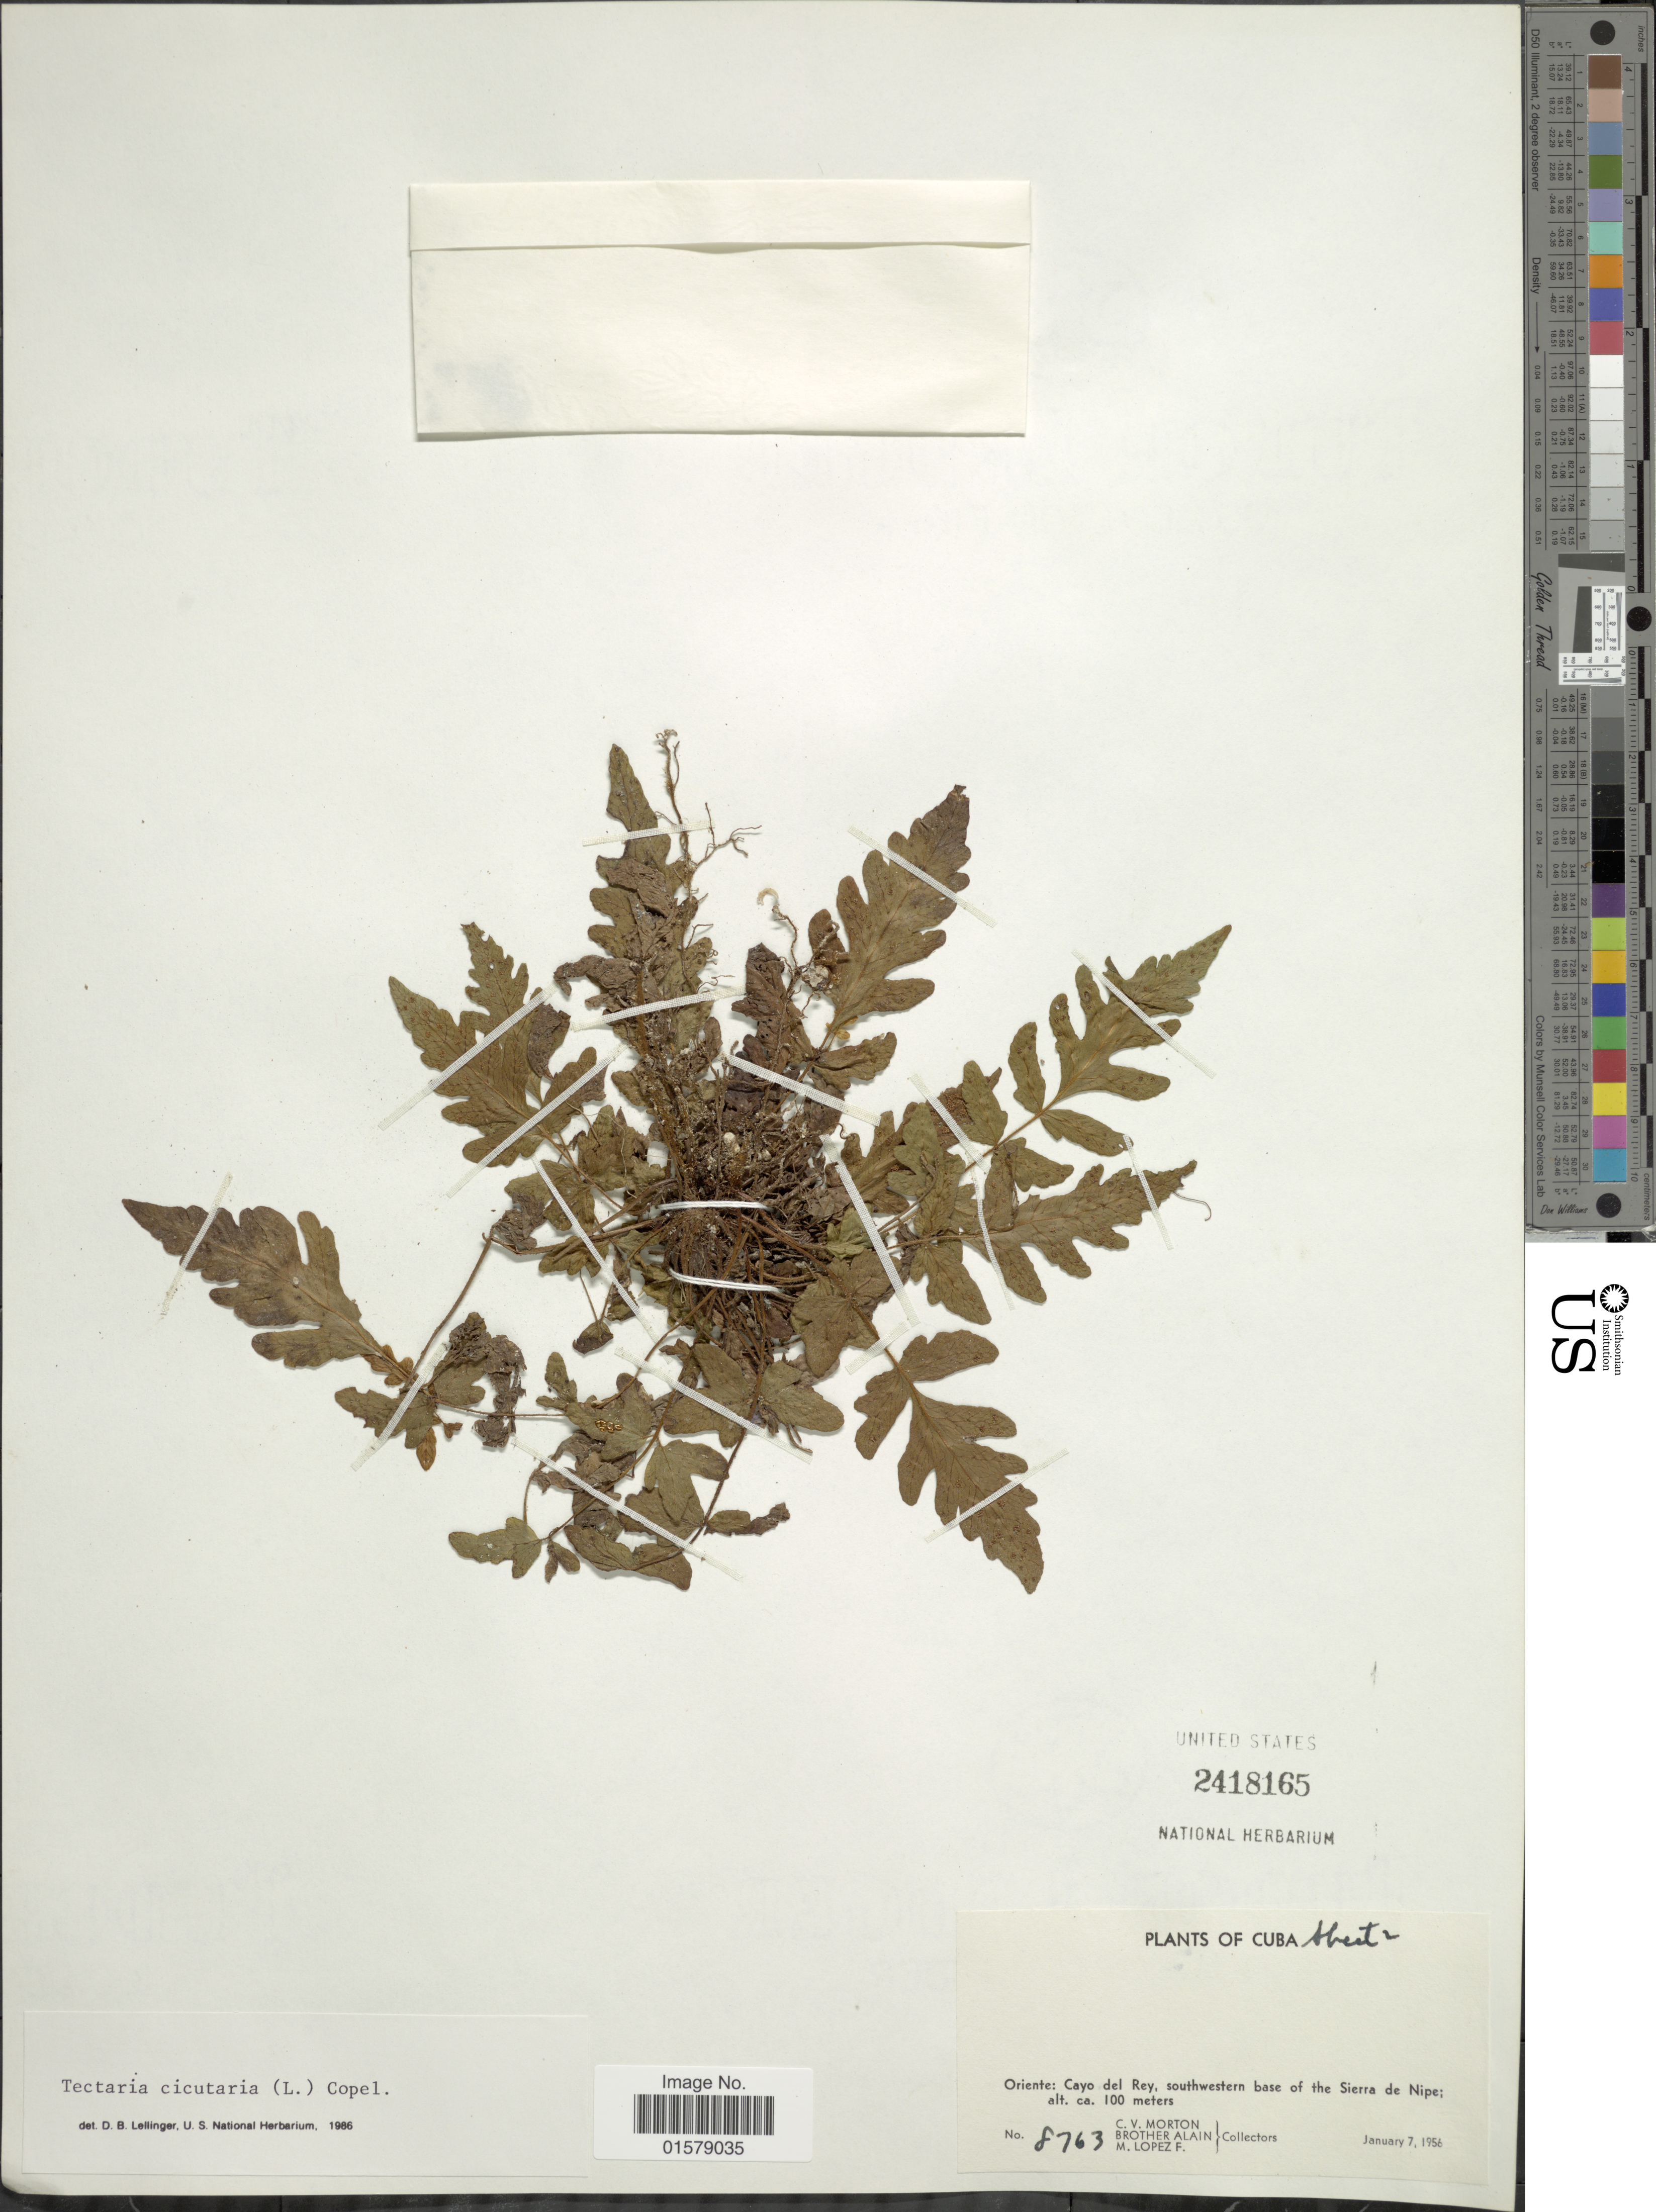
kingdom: Plantae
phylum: Tracheophyta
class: Polypodiopsida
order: Polypodiales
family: Tectariaceae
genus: Tectaria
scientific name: Tectaria cicutaria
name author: (L.) Copel.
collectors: C. V. Morton, Bro. Alain - DO NOT USE & M. Lopez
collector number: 8763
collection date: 1956-01-07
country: Cuba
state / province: Oriente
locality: Cayo del Rey, southwestern base of the Sierra de Nipe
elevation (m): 100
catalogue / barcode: US 2418165